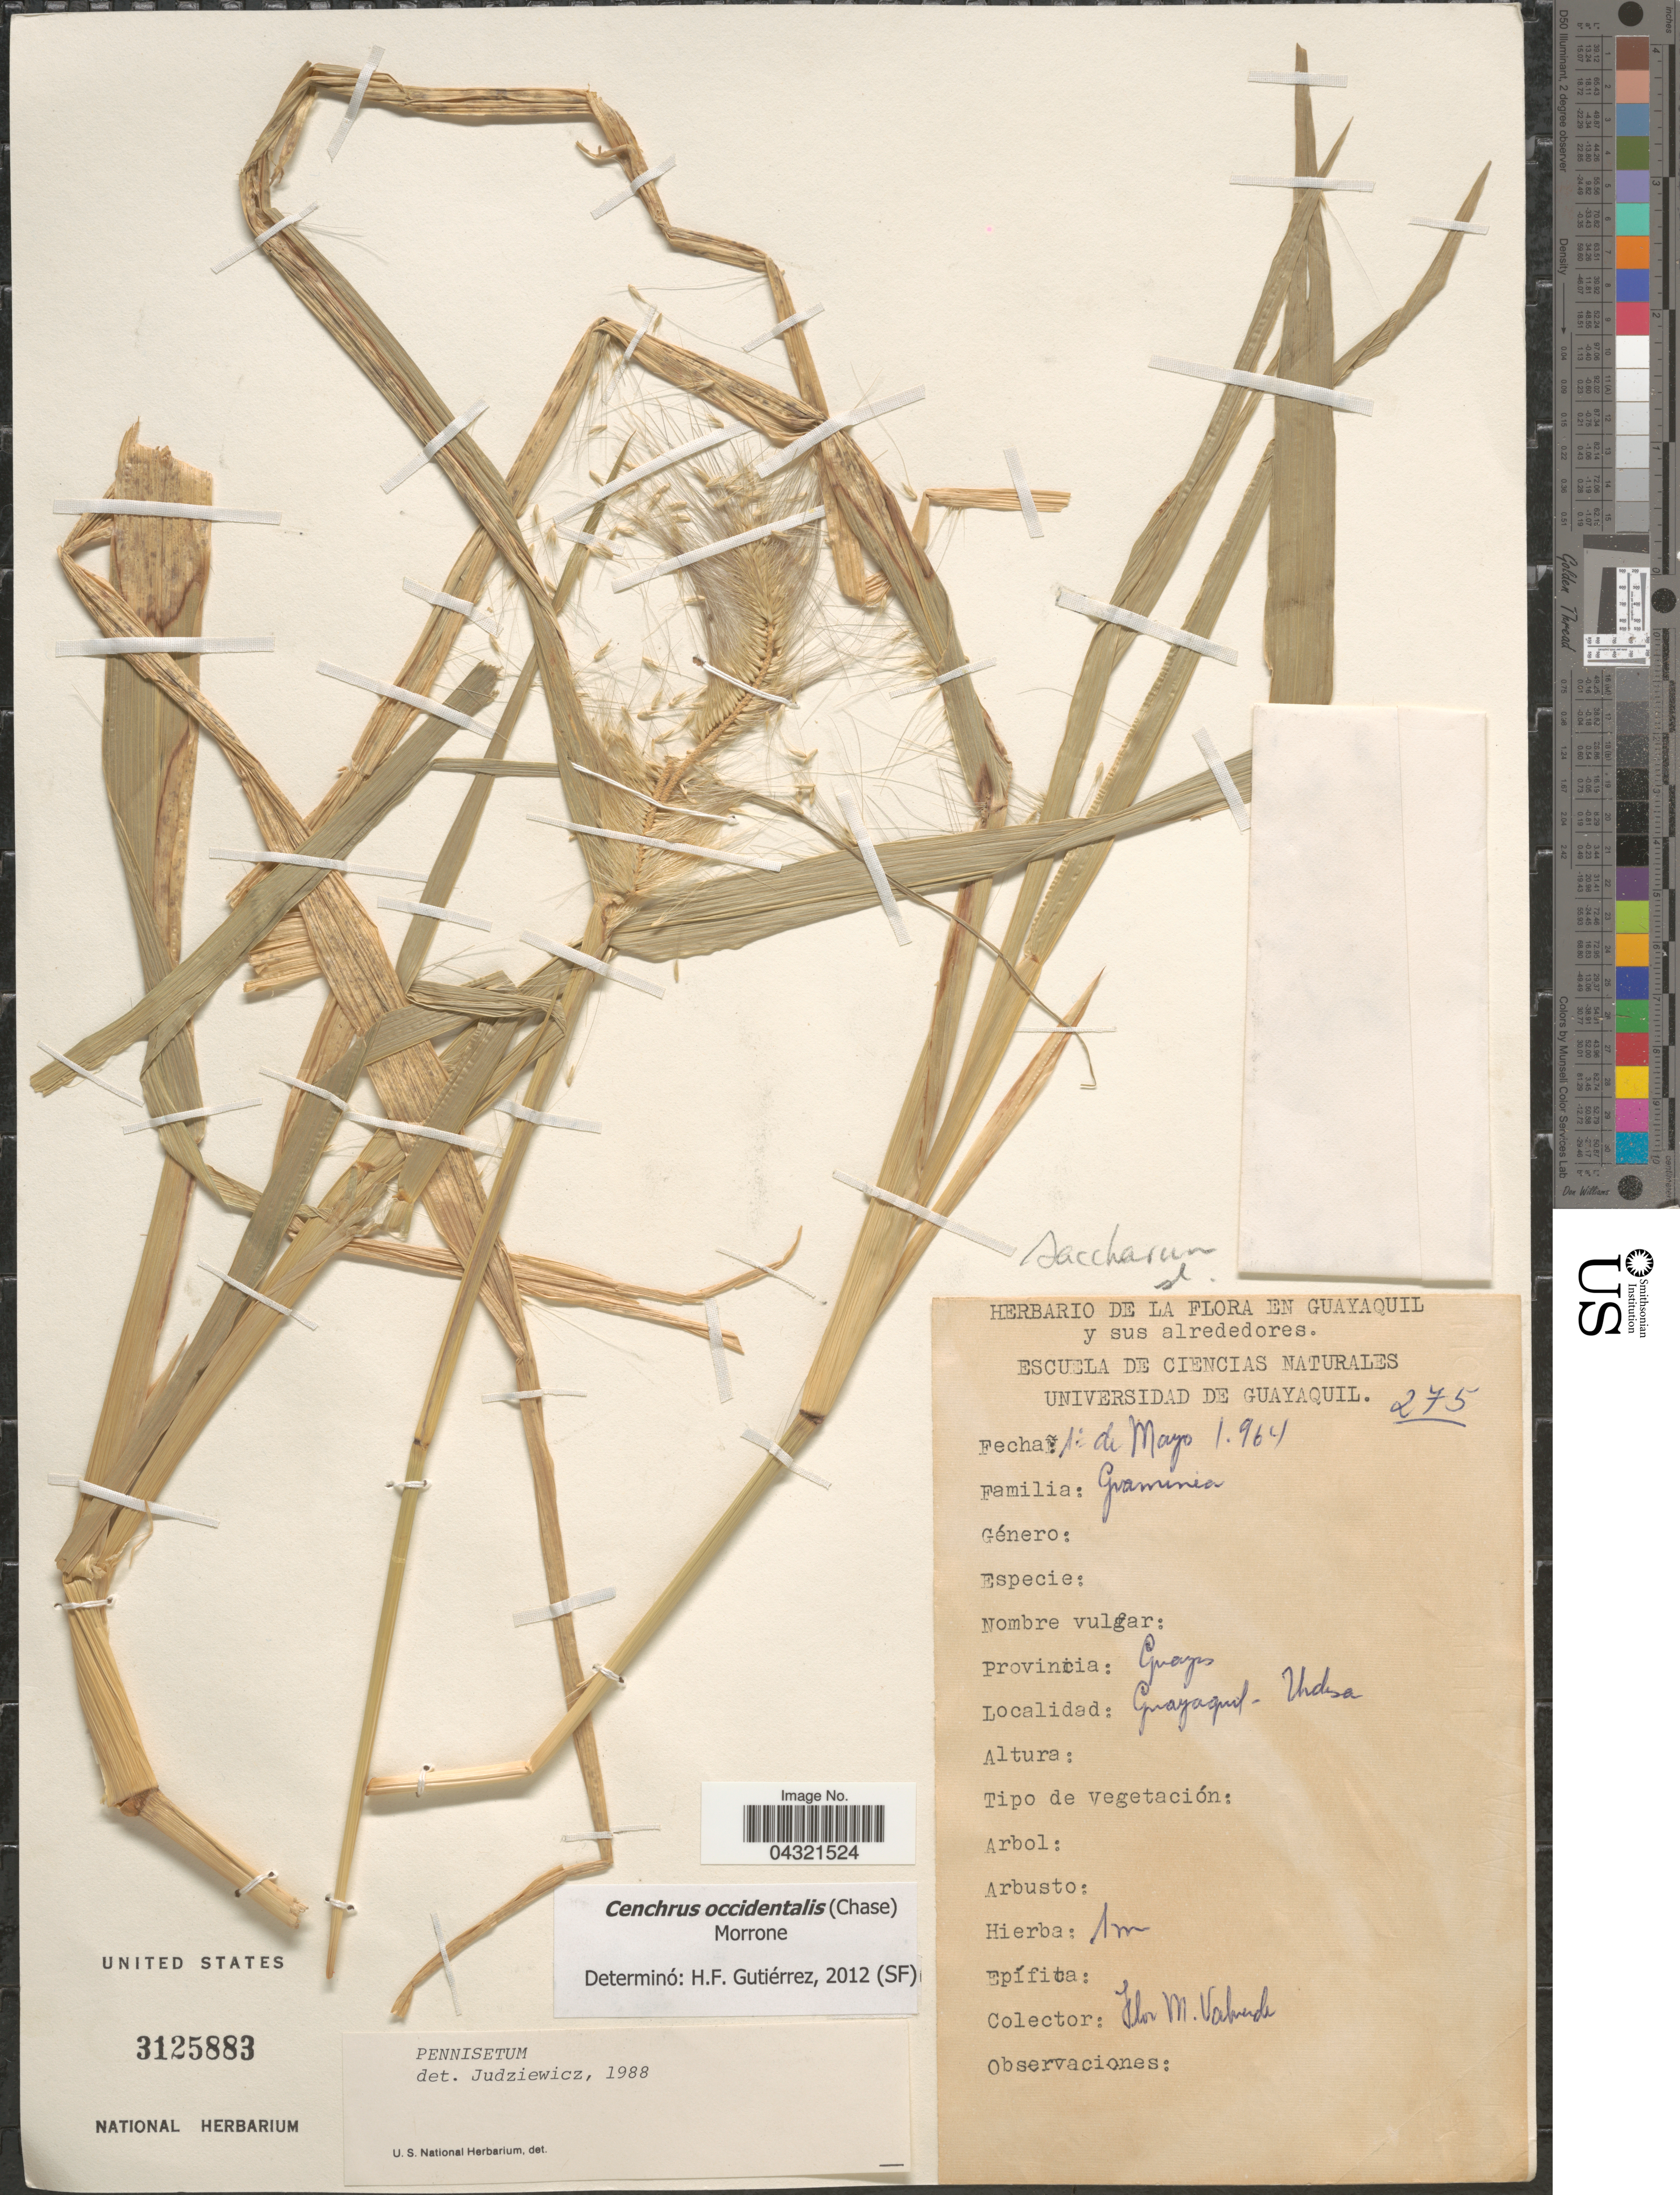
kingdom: Plantae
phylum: Tracheophyta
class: Liliopsida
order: Poales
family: Poaceae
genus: Cenchrus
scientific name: Cenchrus occidentalis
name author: (Chase) Morrone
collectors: F. Valuerdi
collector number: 275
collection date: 1964-05-01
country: Ecuador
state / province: Guayas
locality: Guayaquil-Urdesa.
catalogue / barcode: US 3125883